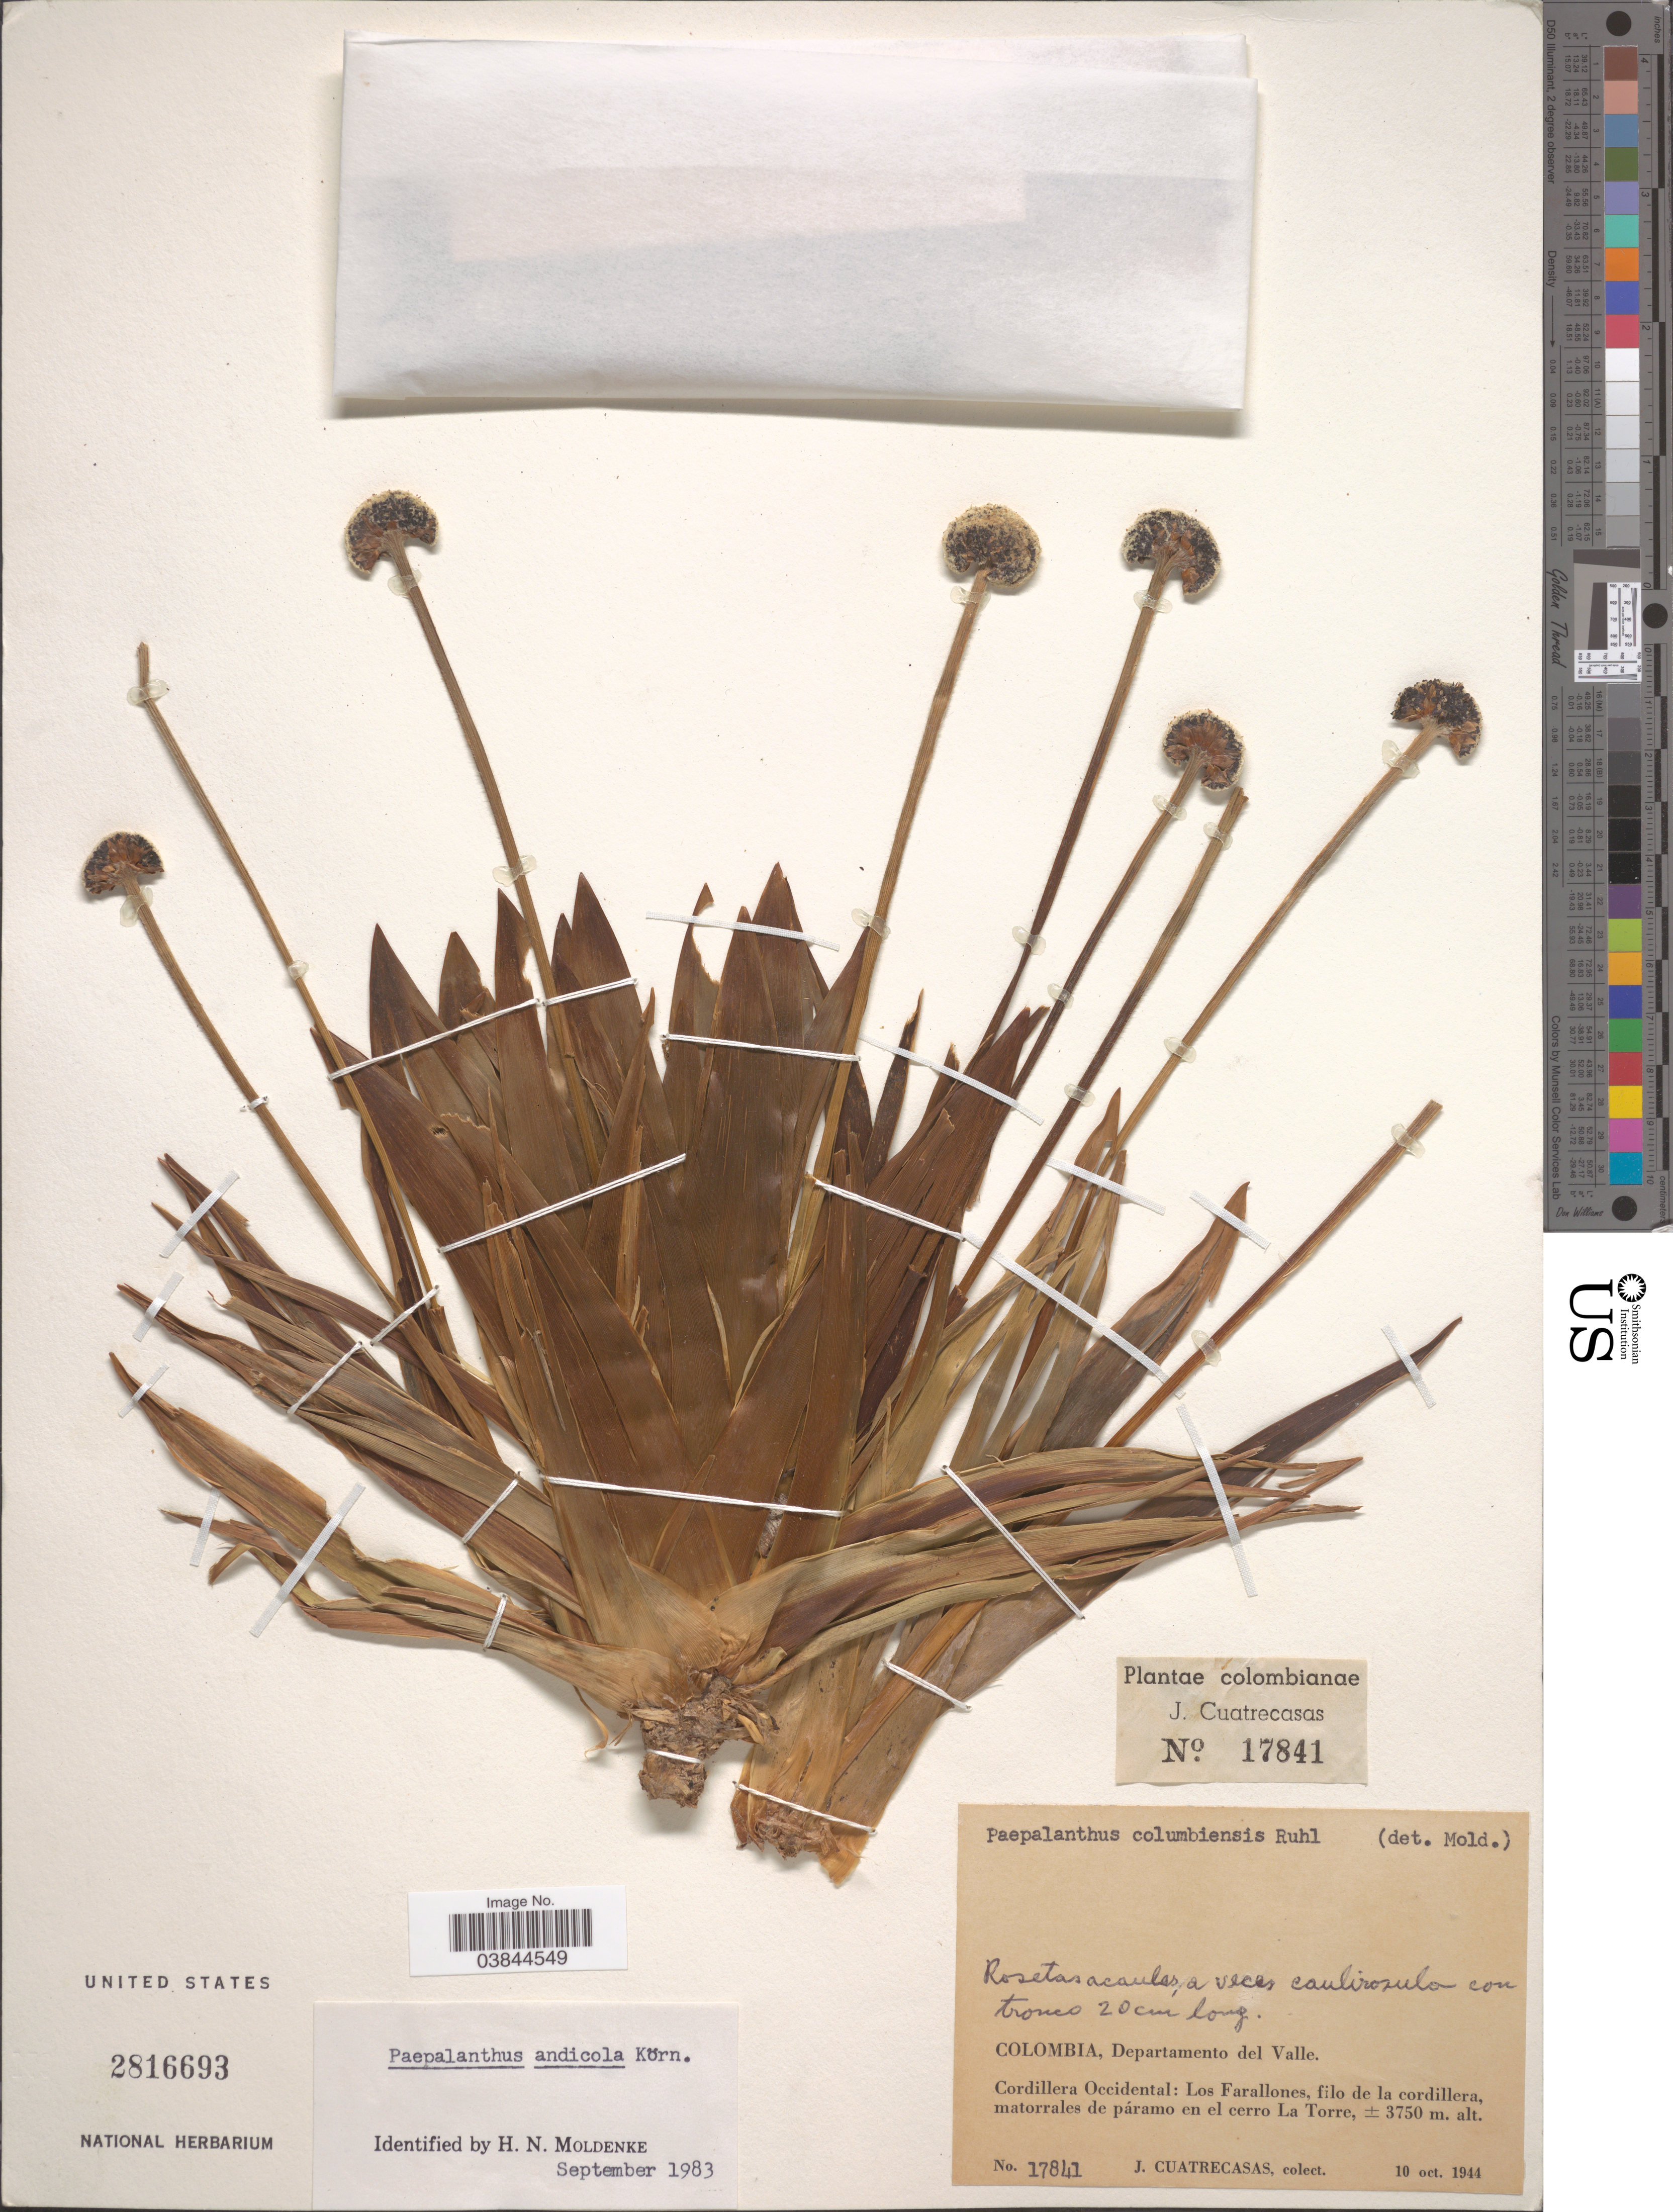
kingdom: Plantae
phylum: Tracheophyta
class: Liliopsida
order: Poales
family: Eriocaulaceae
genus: Paepalanthus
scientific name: Paepalanthus alpinus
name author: Körn.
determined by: Sauthier, Laura Jeanne, (SPF), Universidade de Sao Paulo (BRAZIL)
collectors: J. Cuatrecasas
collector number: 17841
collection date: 1944-10-10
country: Colombia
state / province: Valle del Cauca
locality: Departamento del Valle. Cordillera Occidental: Los Farallones, filo de la cordillera, matorrales de páramo en el cerro La Torre.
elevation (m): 3750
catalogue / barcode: US 2816693